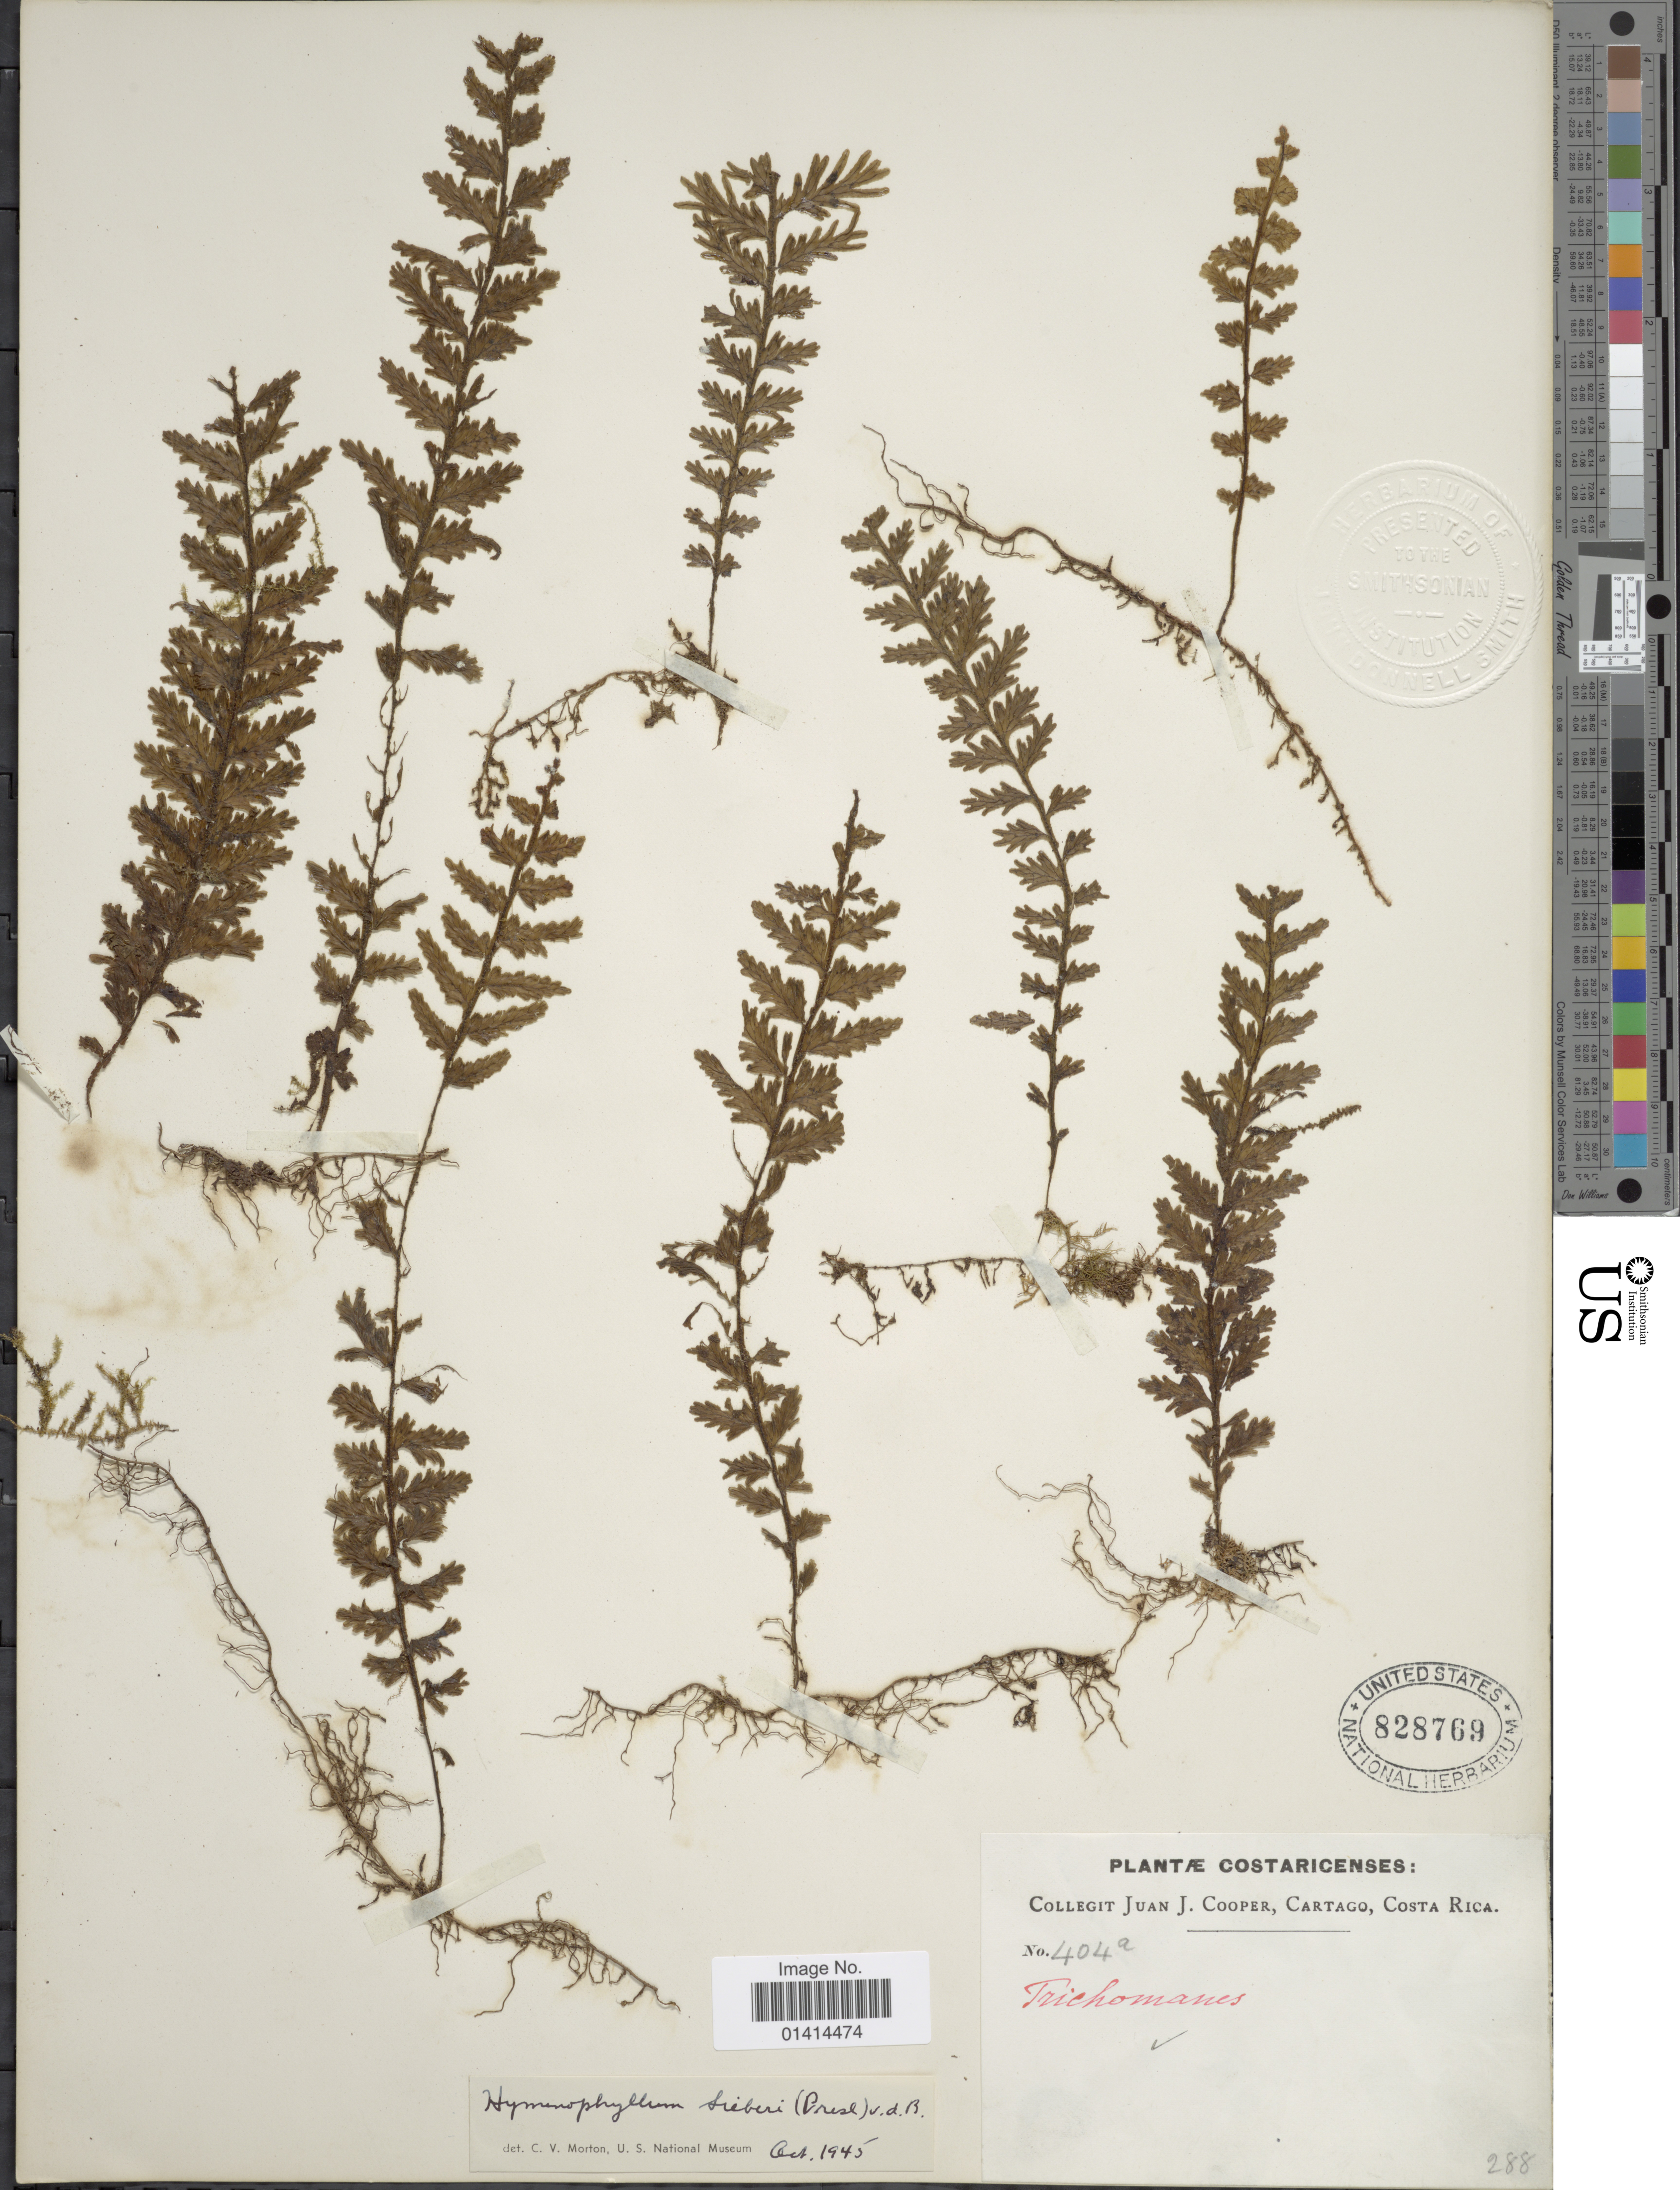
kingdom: Plantae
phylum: Tracheophyta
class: Polypodiopsida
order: Hymenophyllales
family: Hymenophyllaceae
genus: Hymenophyllum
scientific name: Hymenophyllum sieberi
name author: (C. Presl) Bosch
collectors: J. J. Cooper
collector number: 404a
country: Costa Rica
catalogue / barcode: US 828769